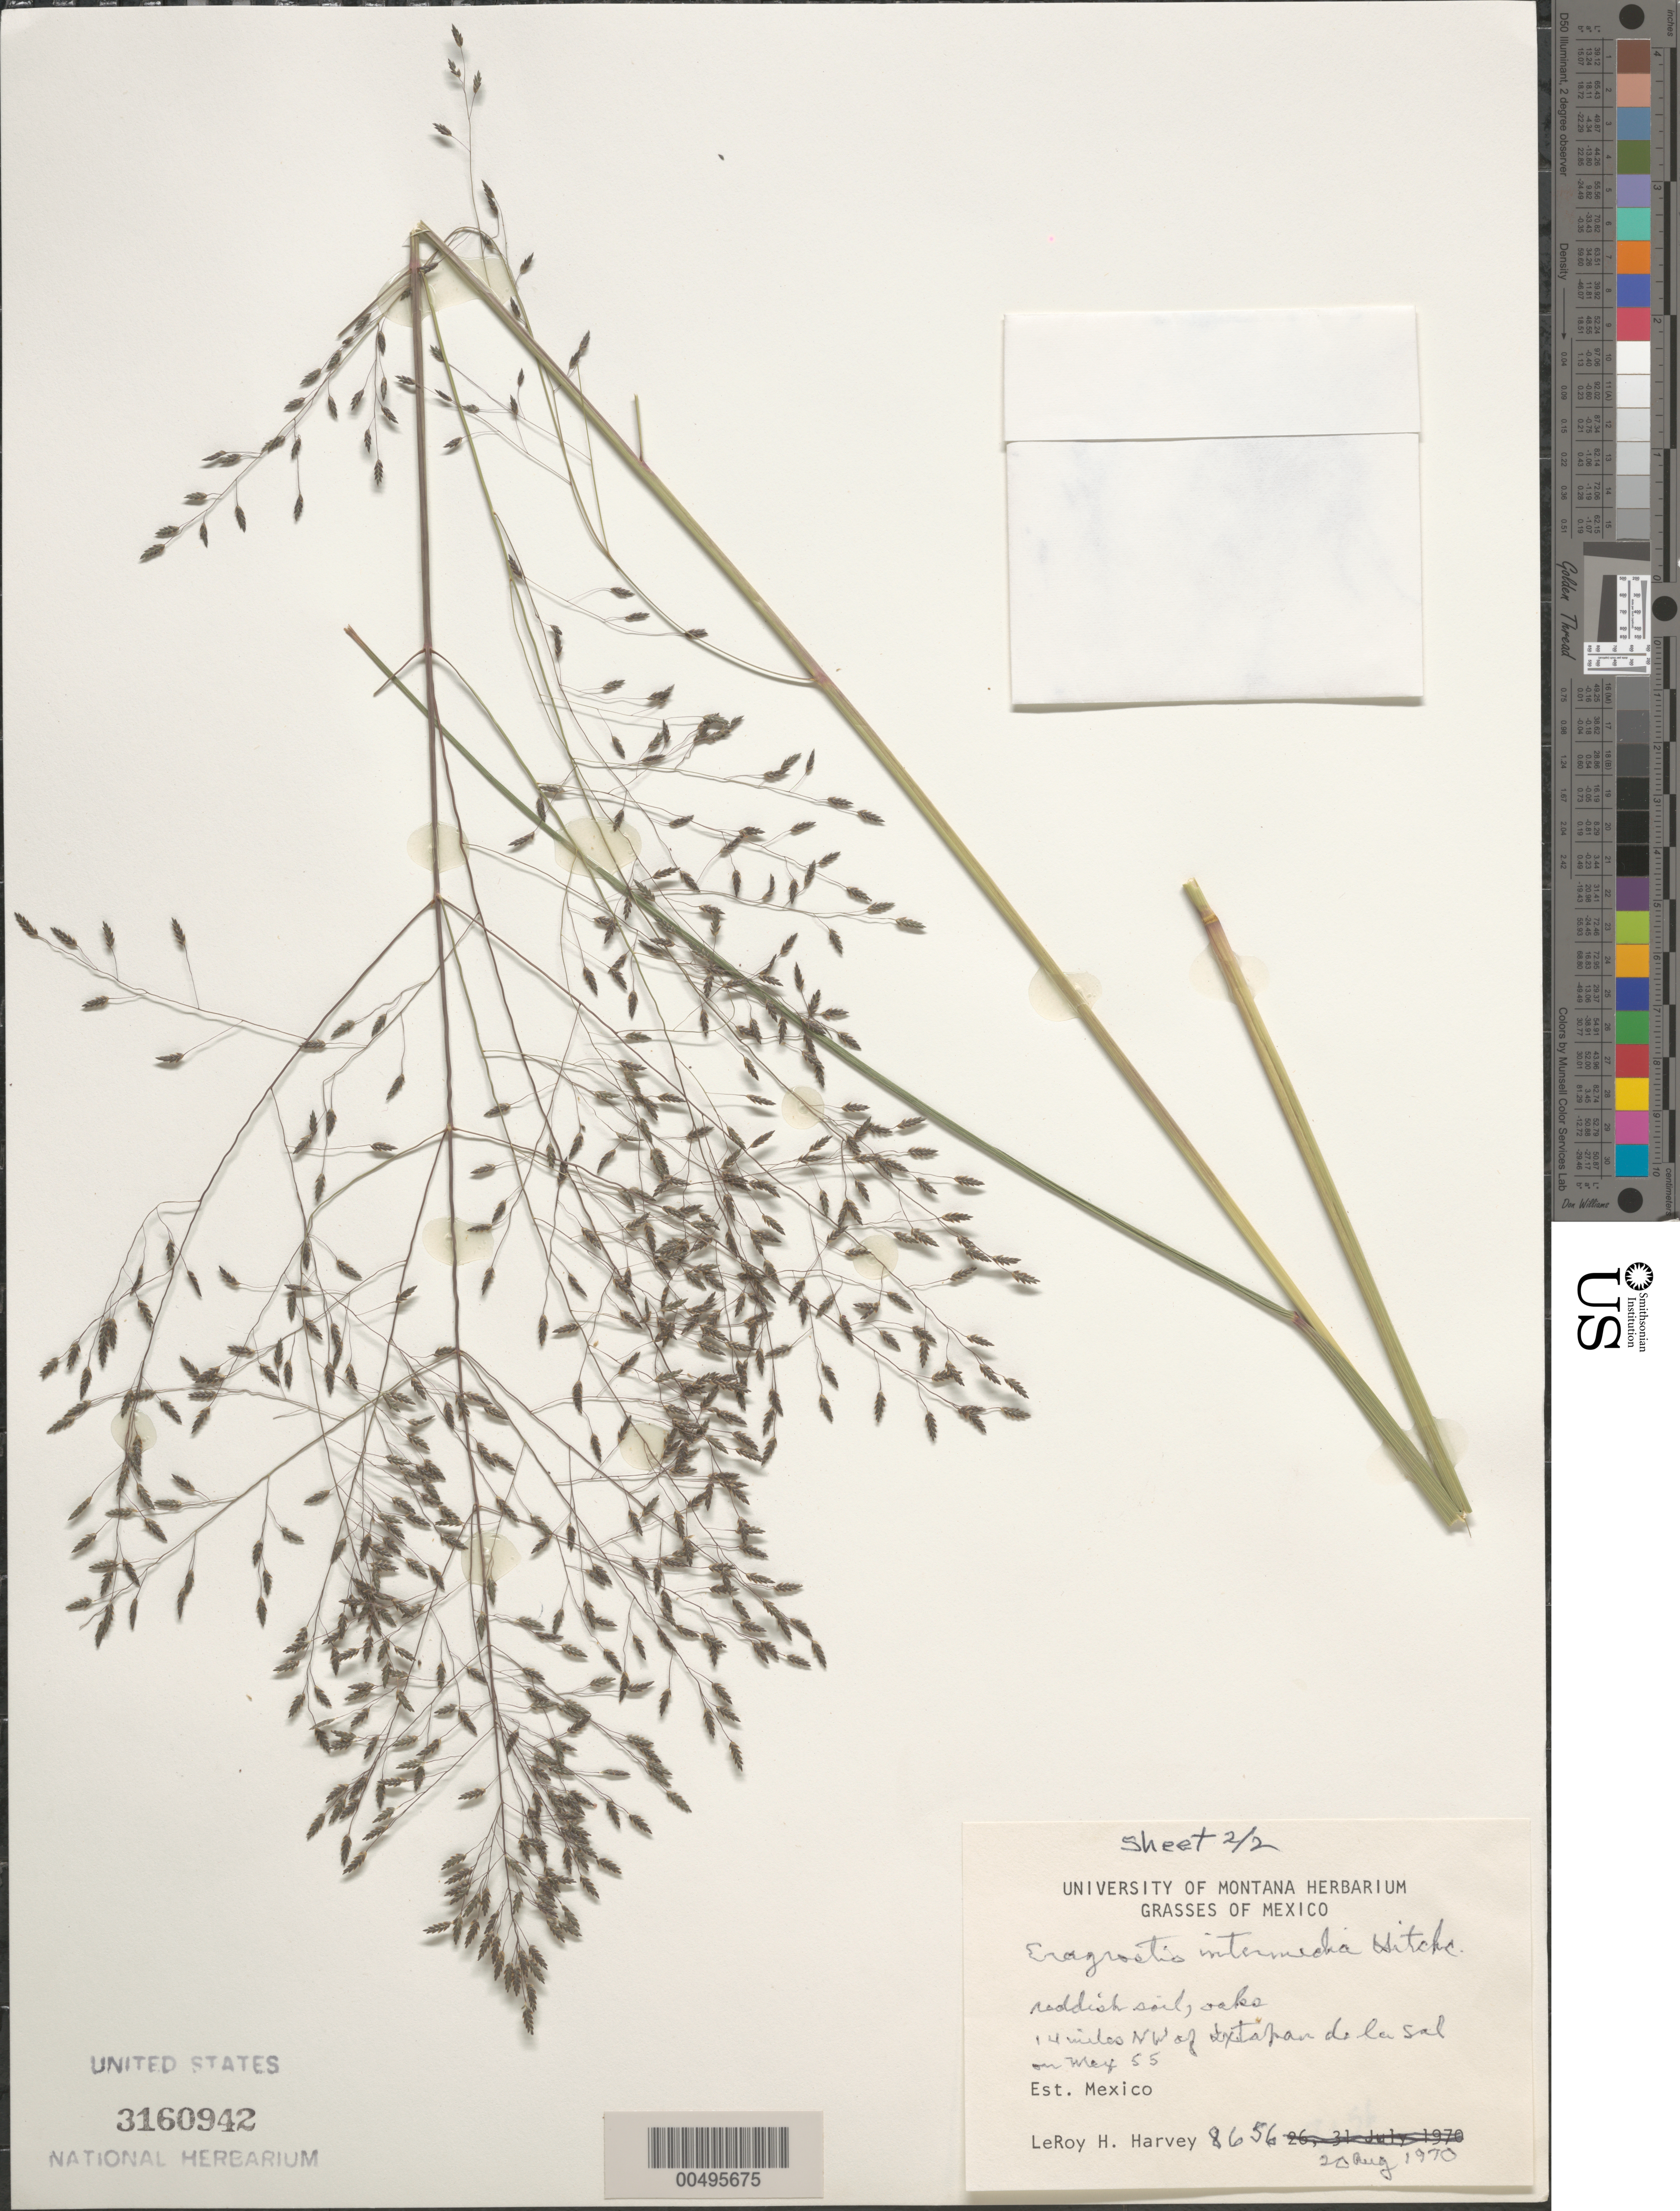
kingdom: Plantae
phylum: Tracheophyta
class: Liliopsida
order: Poales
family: Poaceae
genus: Eragrostis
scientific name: Eragrostis intermedia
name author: Hitchc.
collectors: L. H. Harvey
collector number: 8656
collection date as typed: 20 Aug 1970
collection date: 1970-08-20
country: Mexico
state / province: México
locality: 14 mi NW of Ixtapan de la Sal on Mex 55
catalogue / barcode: US 3160942